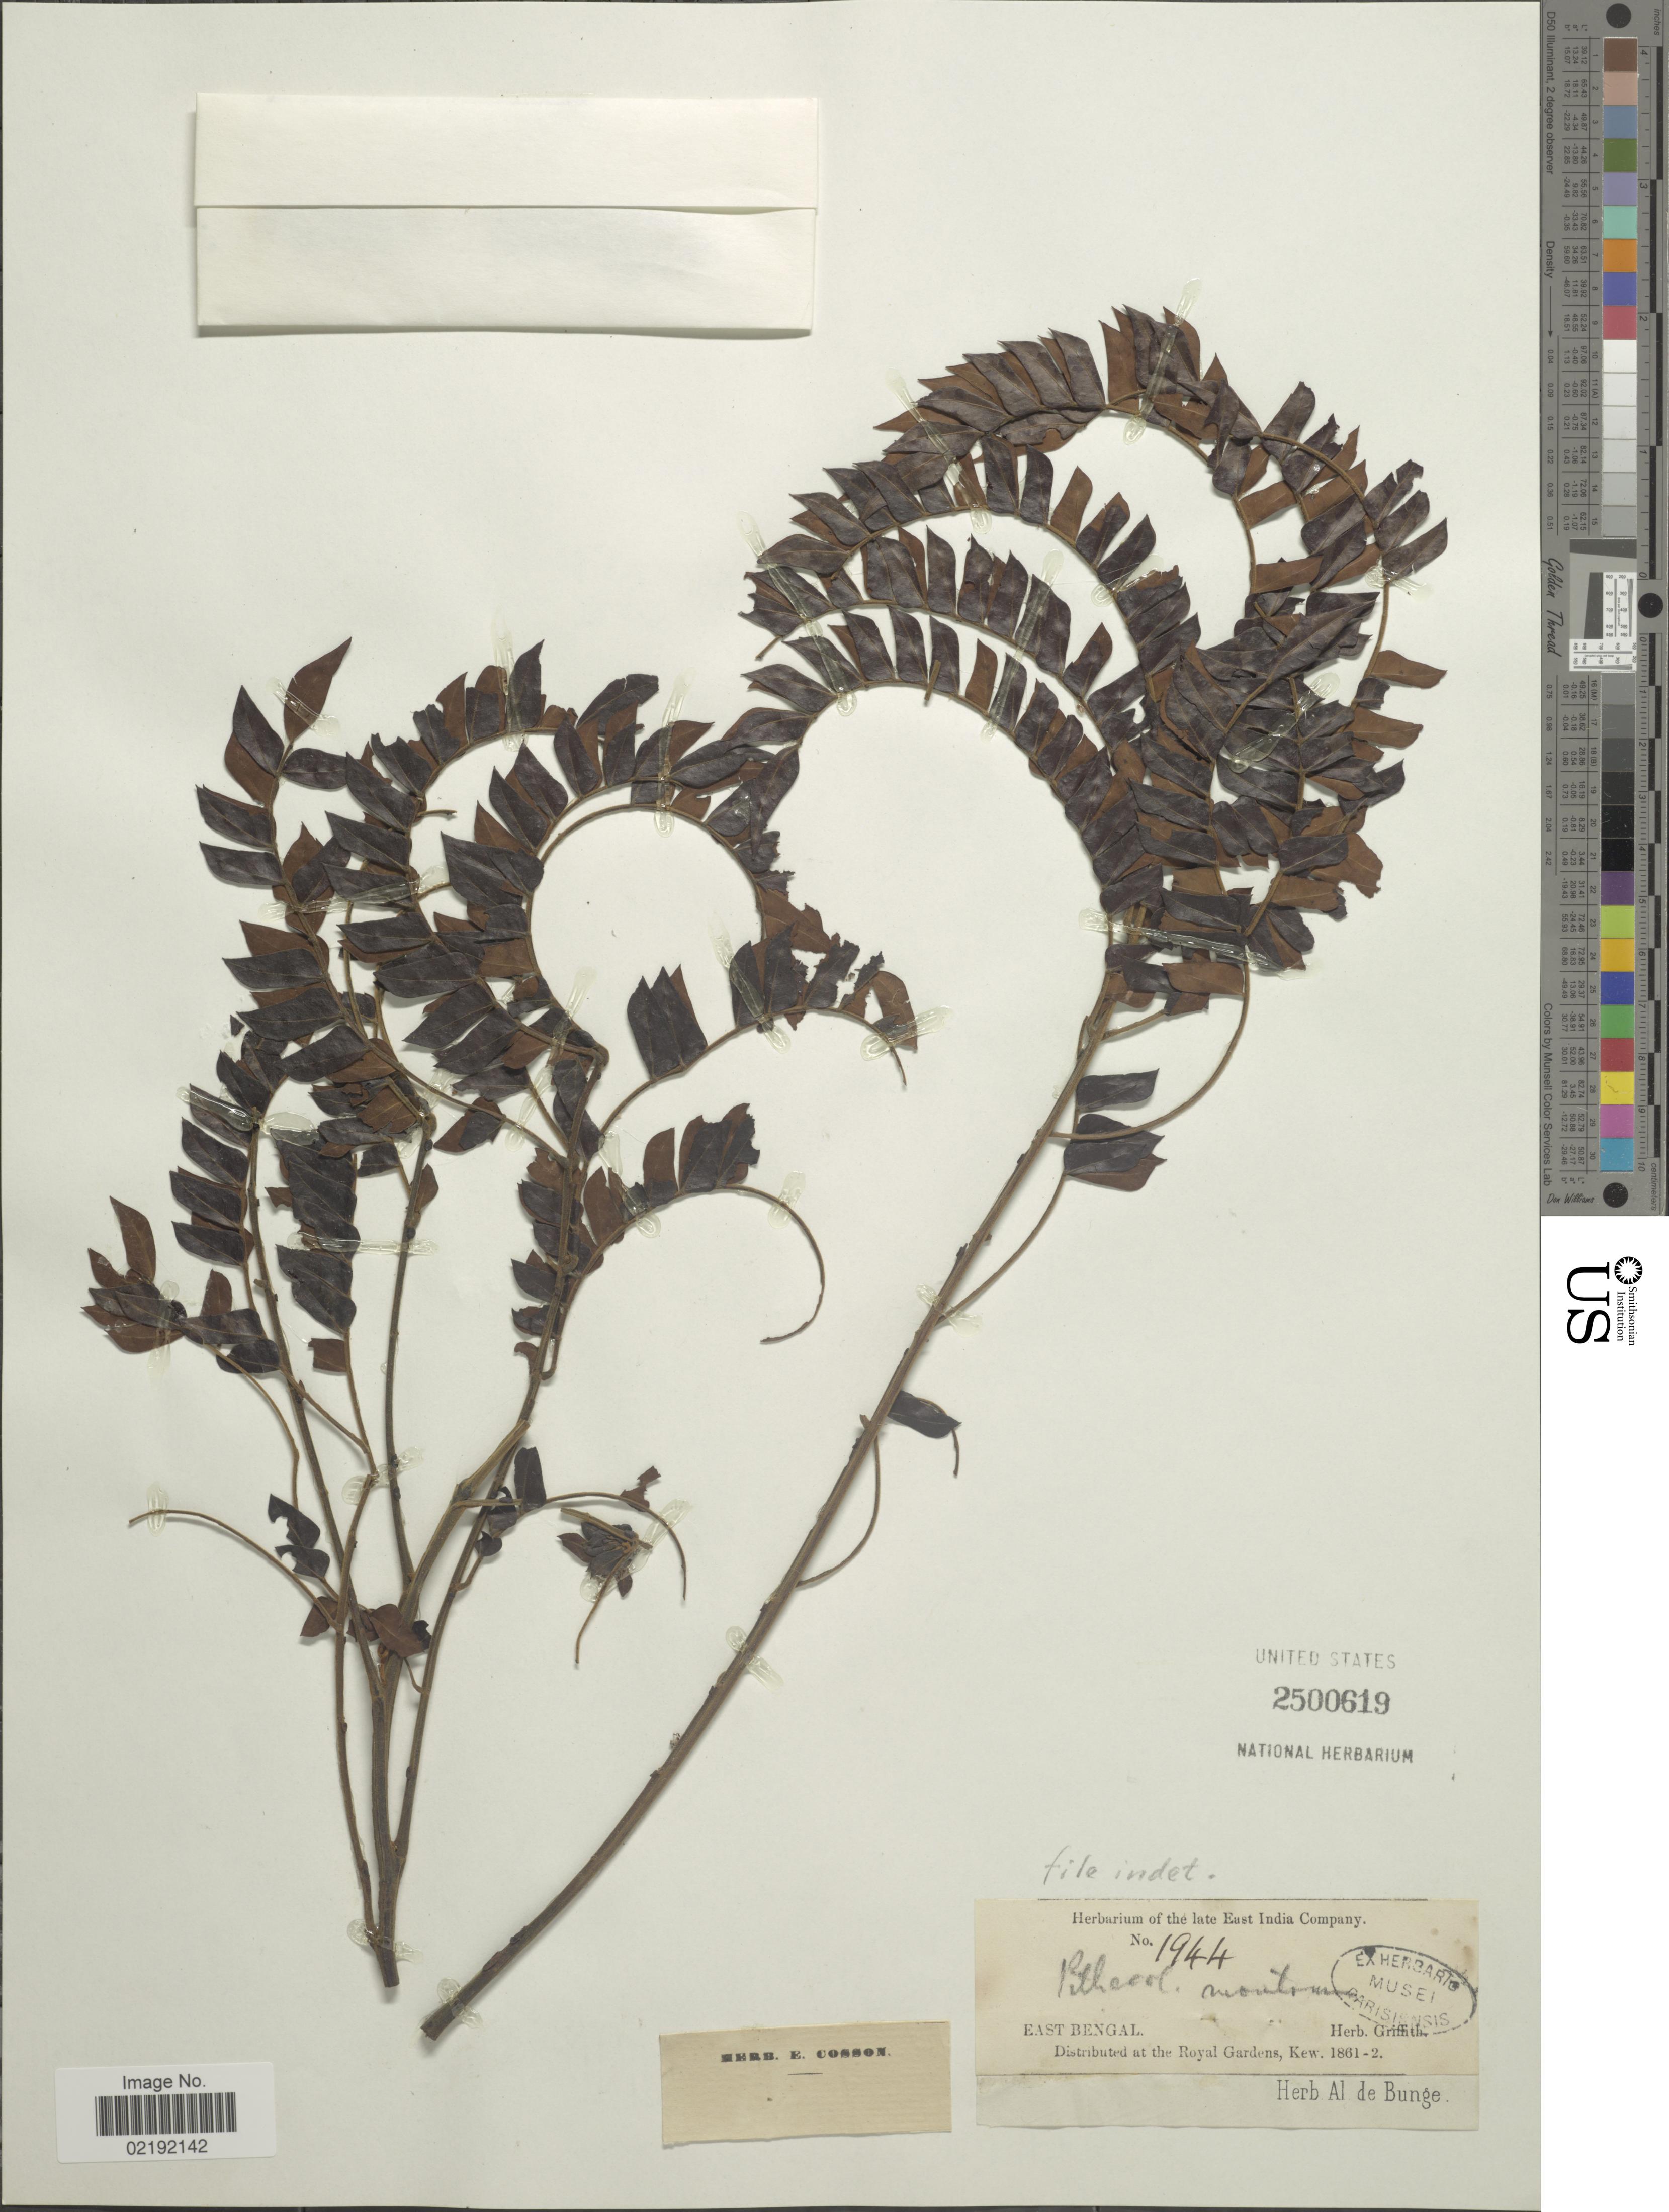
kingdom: Plantae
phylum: Tracheophyta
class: Magnoliopsida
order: Fabales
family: Fabaceae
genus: Pithecellobium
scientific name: Pithecellobium sp.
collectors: ex herb. Griffith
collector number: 1944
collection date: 1861/1862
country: India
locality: East Bengal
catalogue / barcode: US 2500619